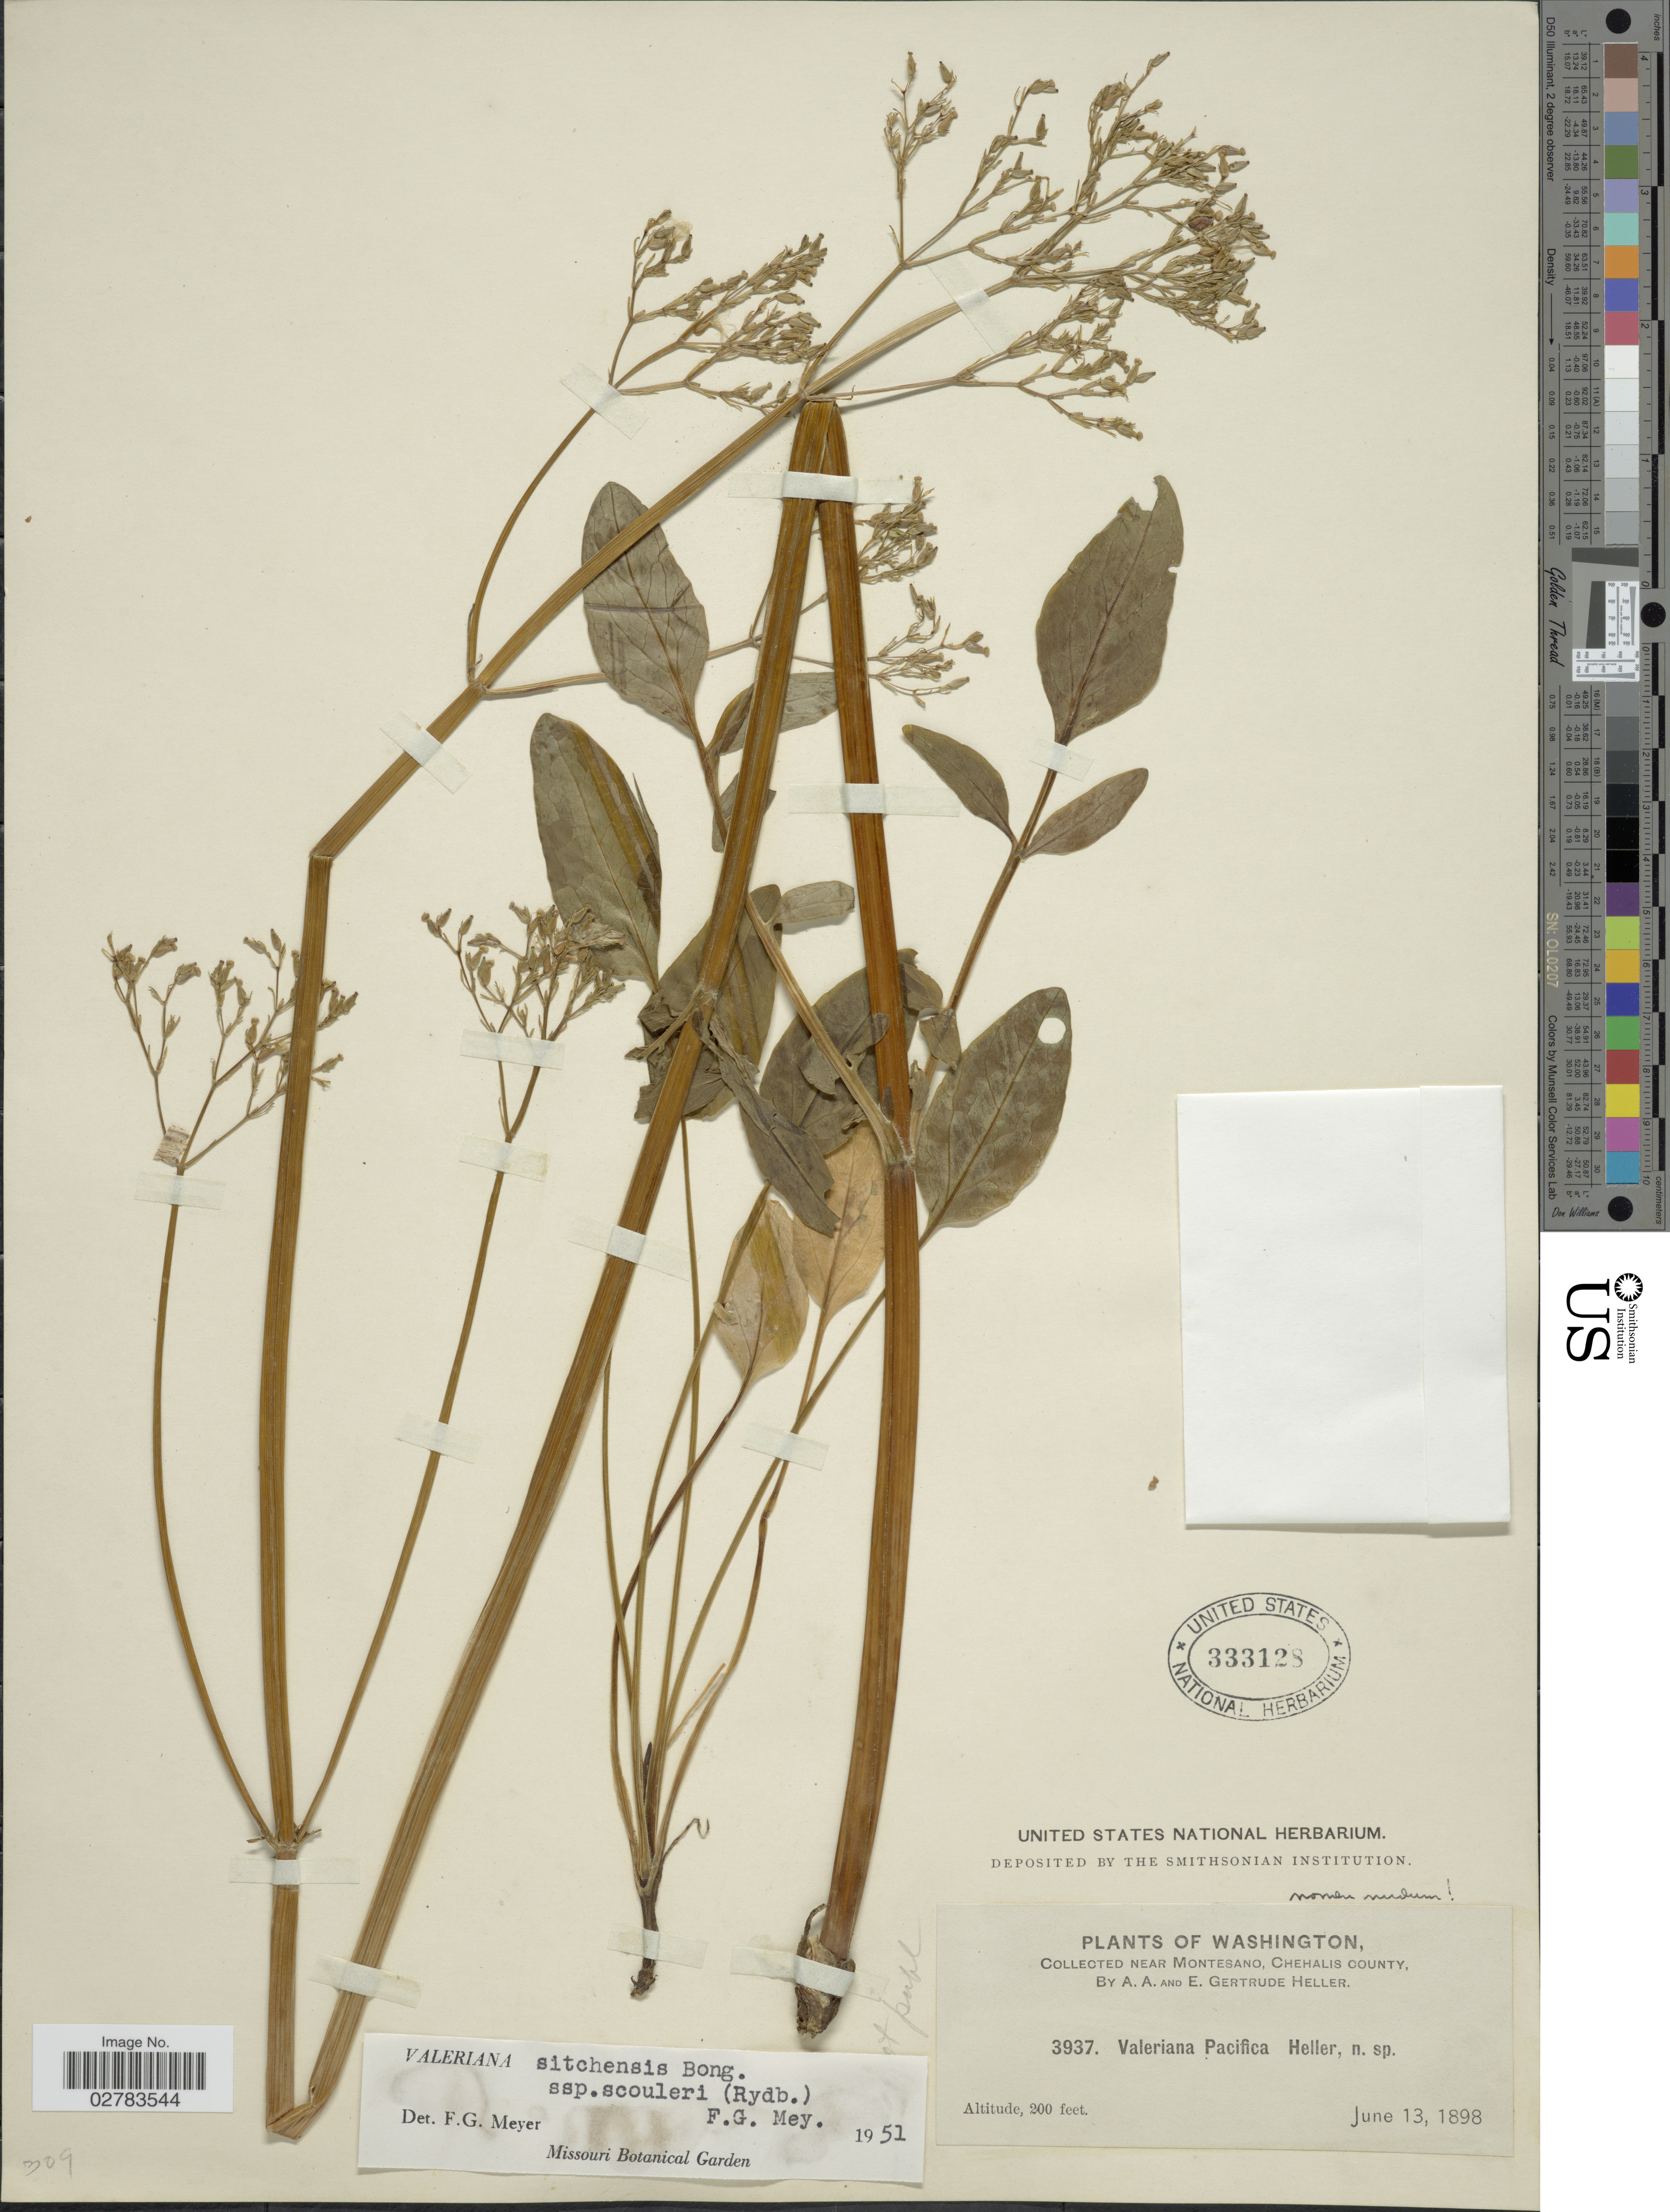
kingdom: Plantae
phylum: Tracheophyta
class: Magnoliopsida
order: Dipsacales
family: Caprifoliaceae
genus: Valeriana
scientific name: Valeriana sitchensis subsp. scouleri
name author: (Rydb.) F.G. Mey.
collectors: A. A. Heller & E. G. Heller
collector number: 3937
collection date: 1898-06-13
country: United States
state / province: Washington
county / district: Grays Harbor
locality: Near Montesano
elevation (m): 61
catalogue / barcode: US 333128